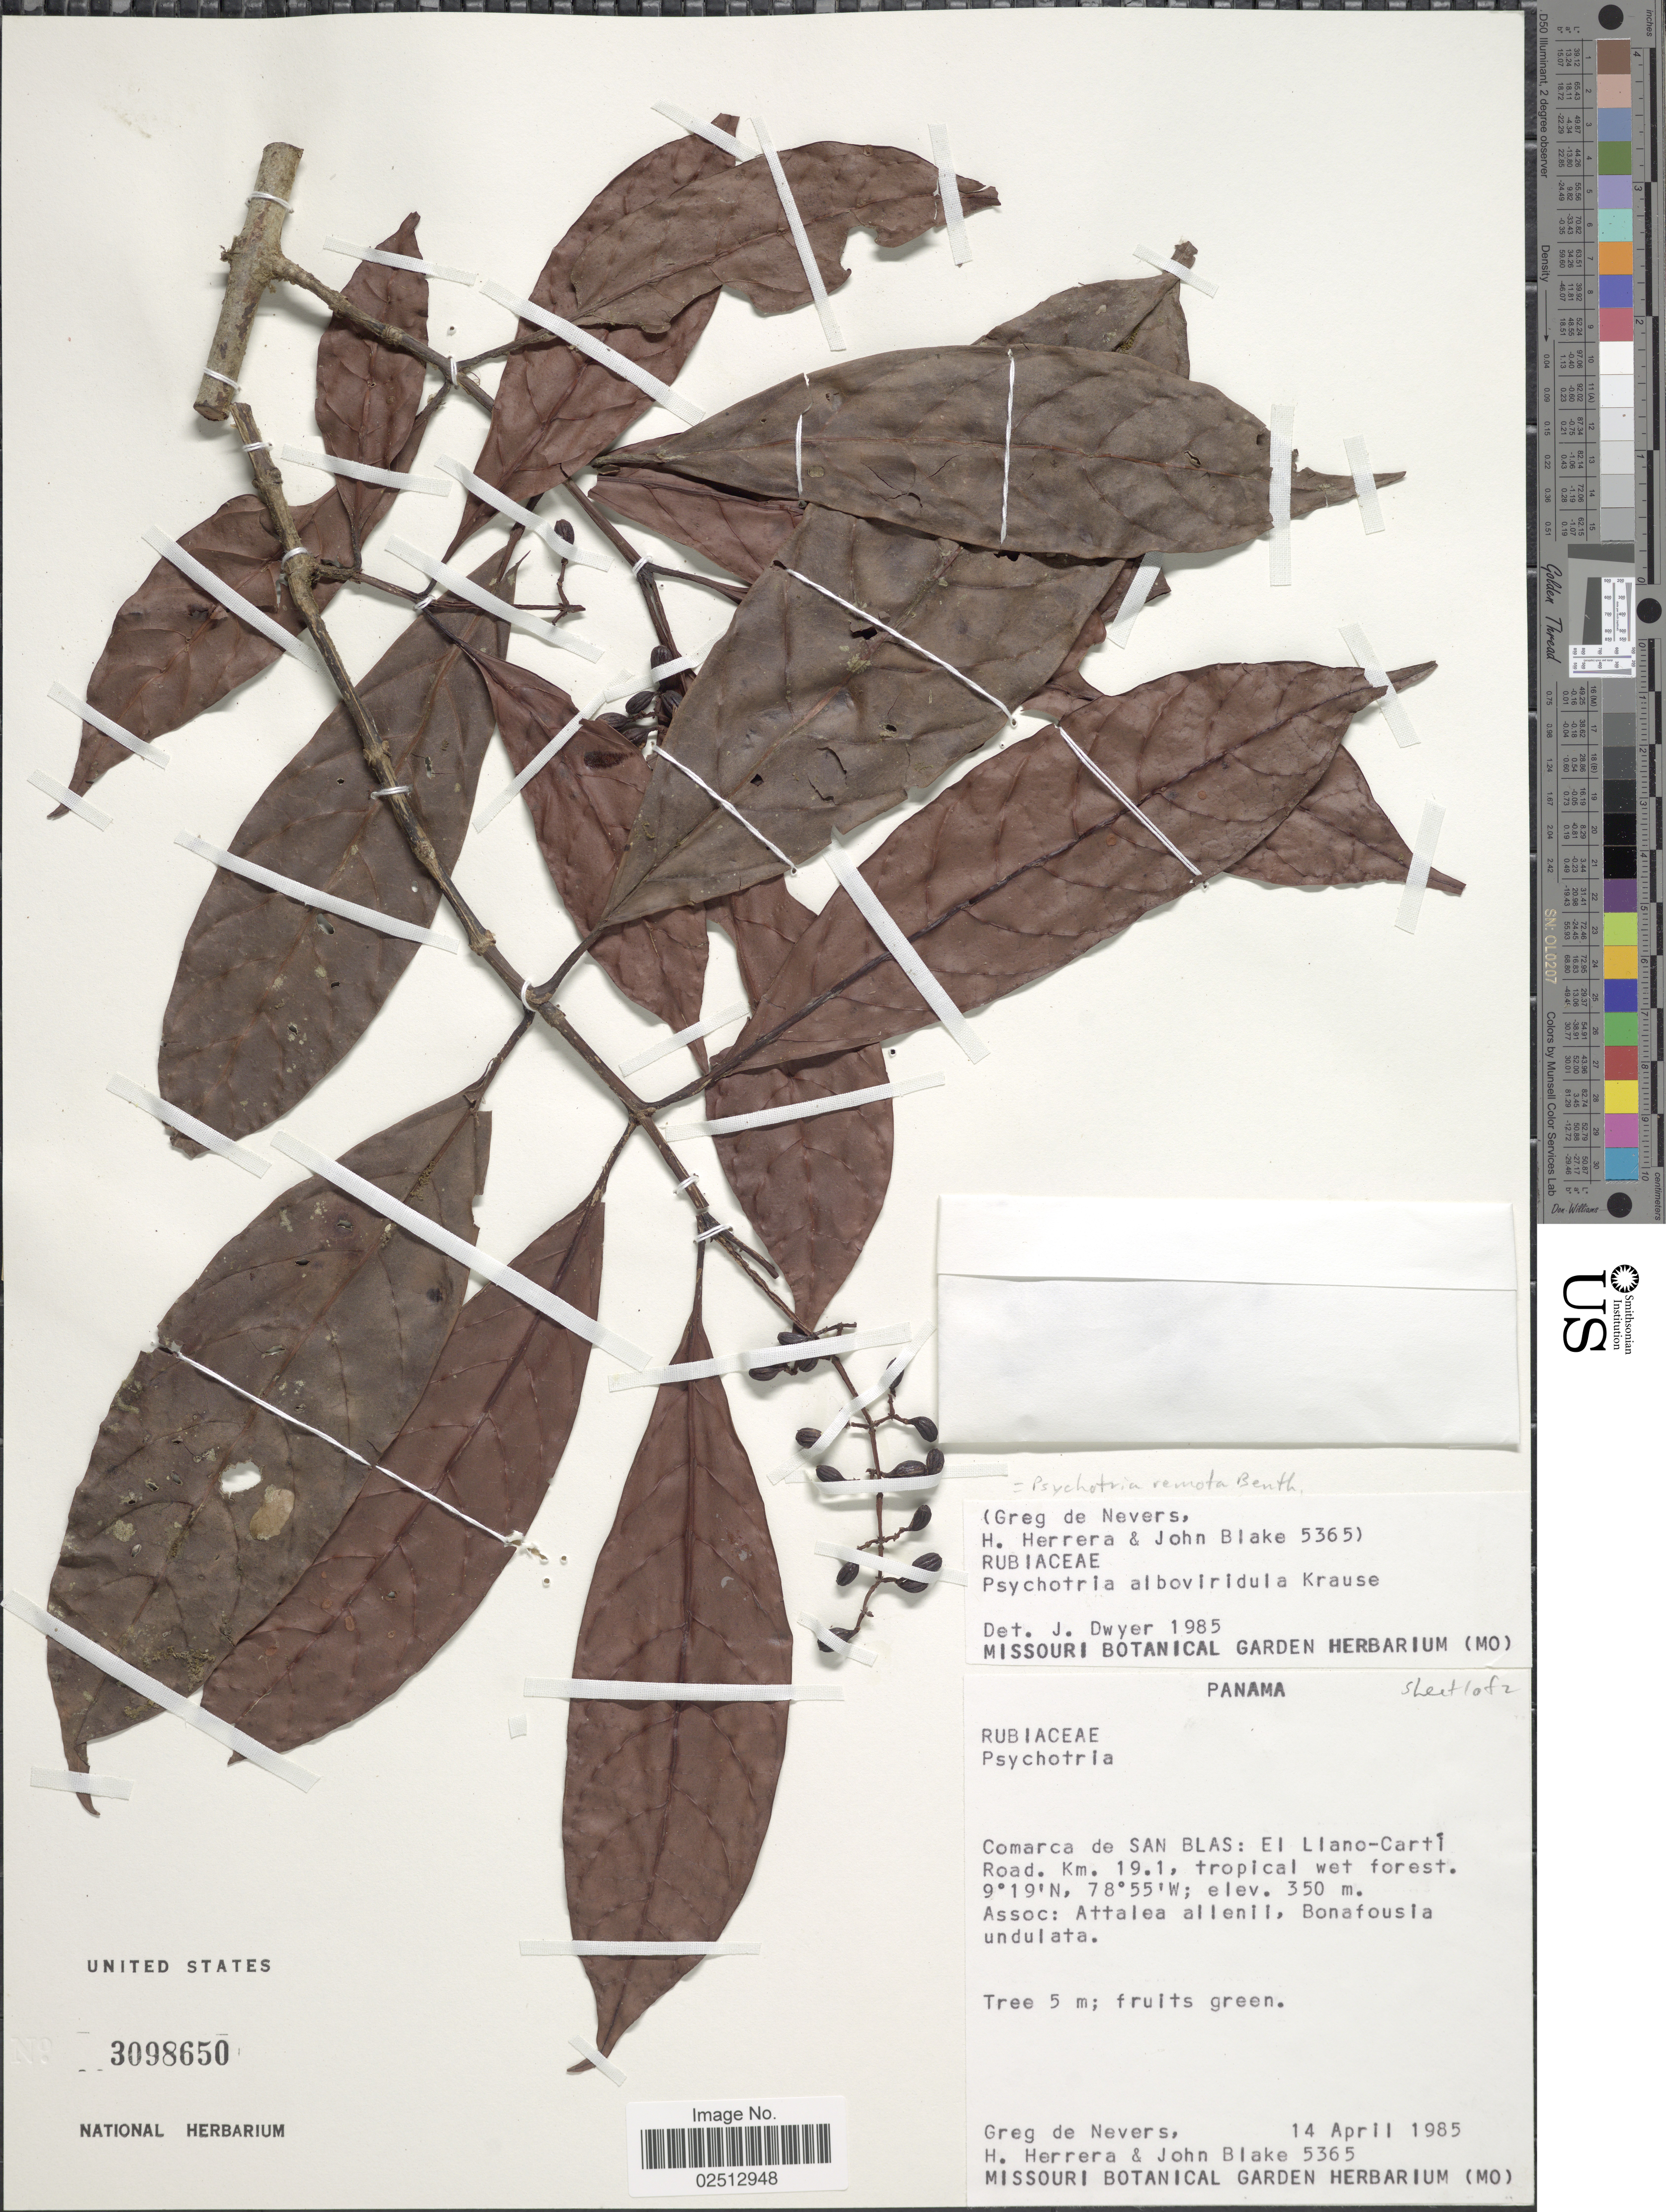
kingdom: Plantae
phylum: Tracheophyta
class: Magnoliopsida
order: Gentianales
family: Rubiaceae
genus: Psychotria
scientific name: Psychotria remota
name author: Benth.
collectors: G. C. de Nevers, H. Herrera & J. B. Blake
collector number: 5365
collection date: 1985-04-14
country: Panama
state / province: Kuna Yala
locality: Comarca de San Blas: El Llano-Carti Road. Km. 19.1, tropical wet forest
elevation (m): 350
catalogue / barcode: US 3098650